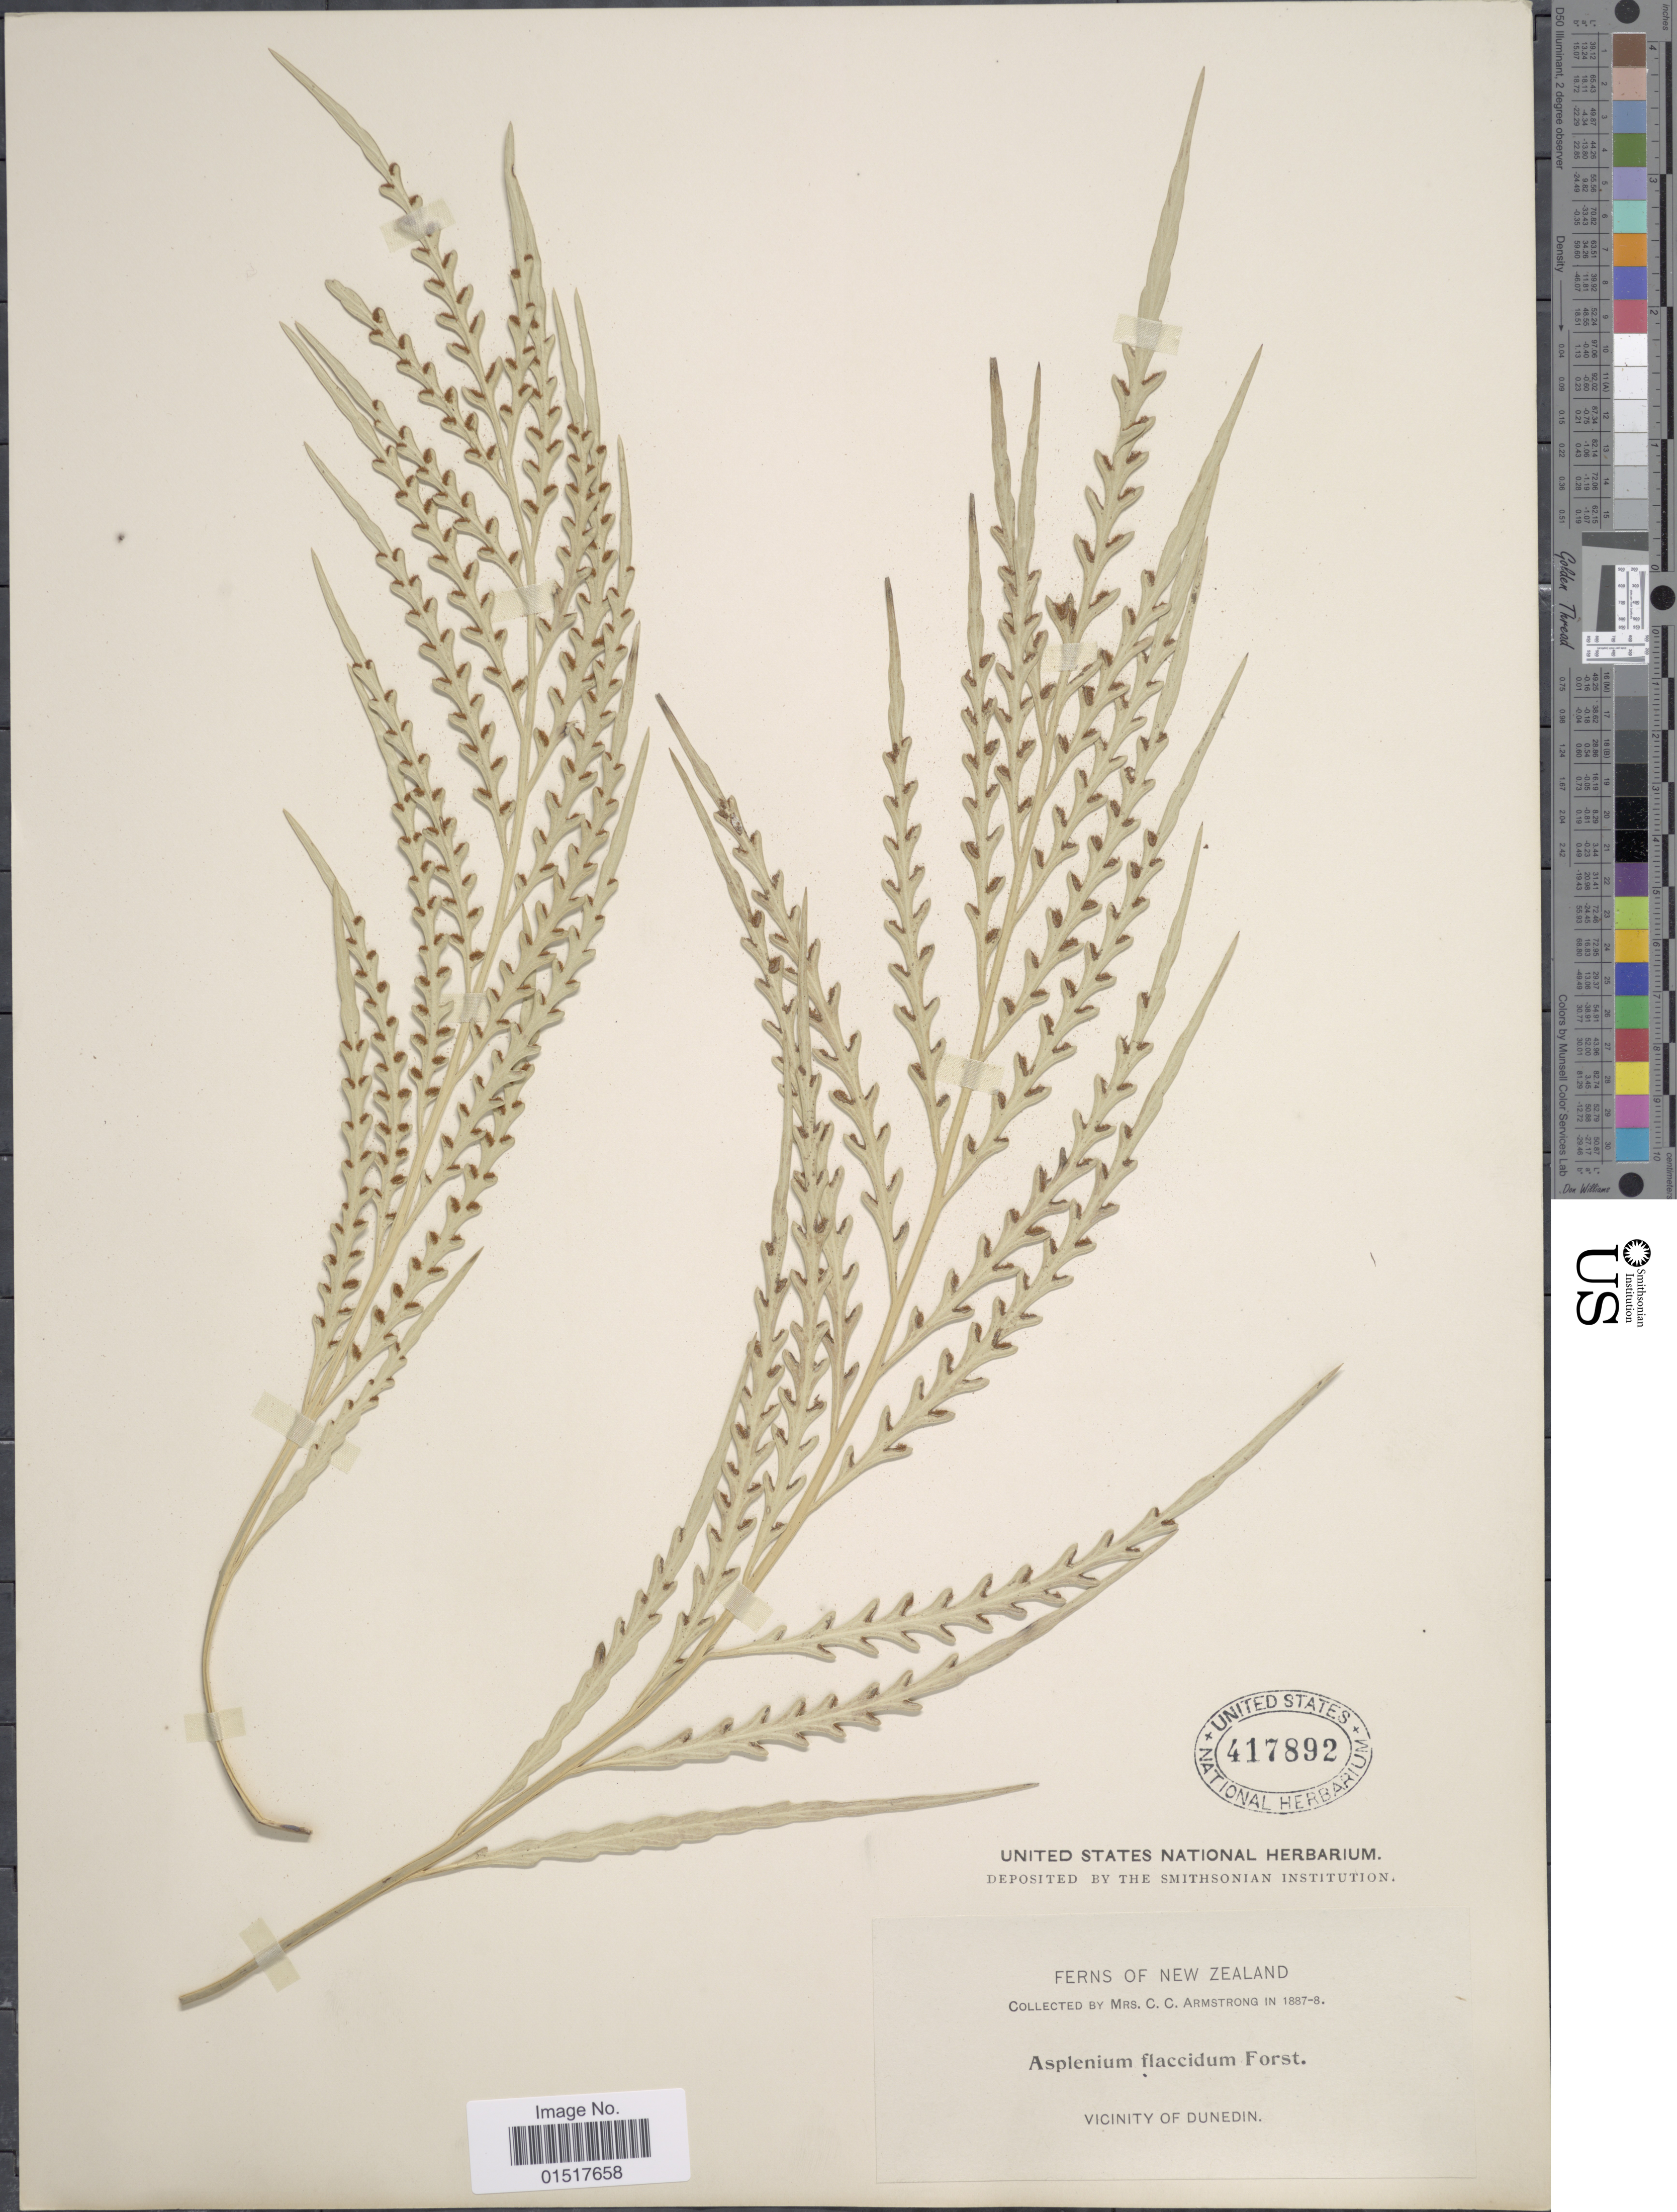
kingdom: Plantae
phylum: Tracheophyta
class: Polypodiopsida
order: Polypodiales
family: Aspleniaceae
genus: Asplenium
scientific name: Asplenium flaccidum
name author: Bonap.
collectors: C. Armstrong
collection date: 1887/1888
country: New Zealand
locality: Vicinity of Dunedin.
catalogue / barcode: US 417892